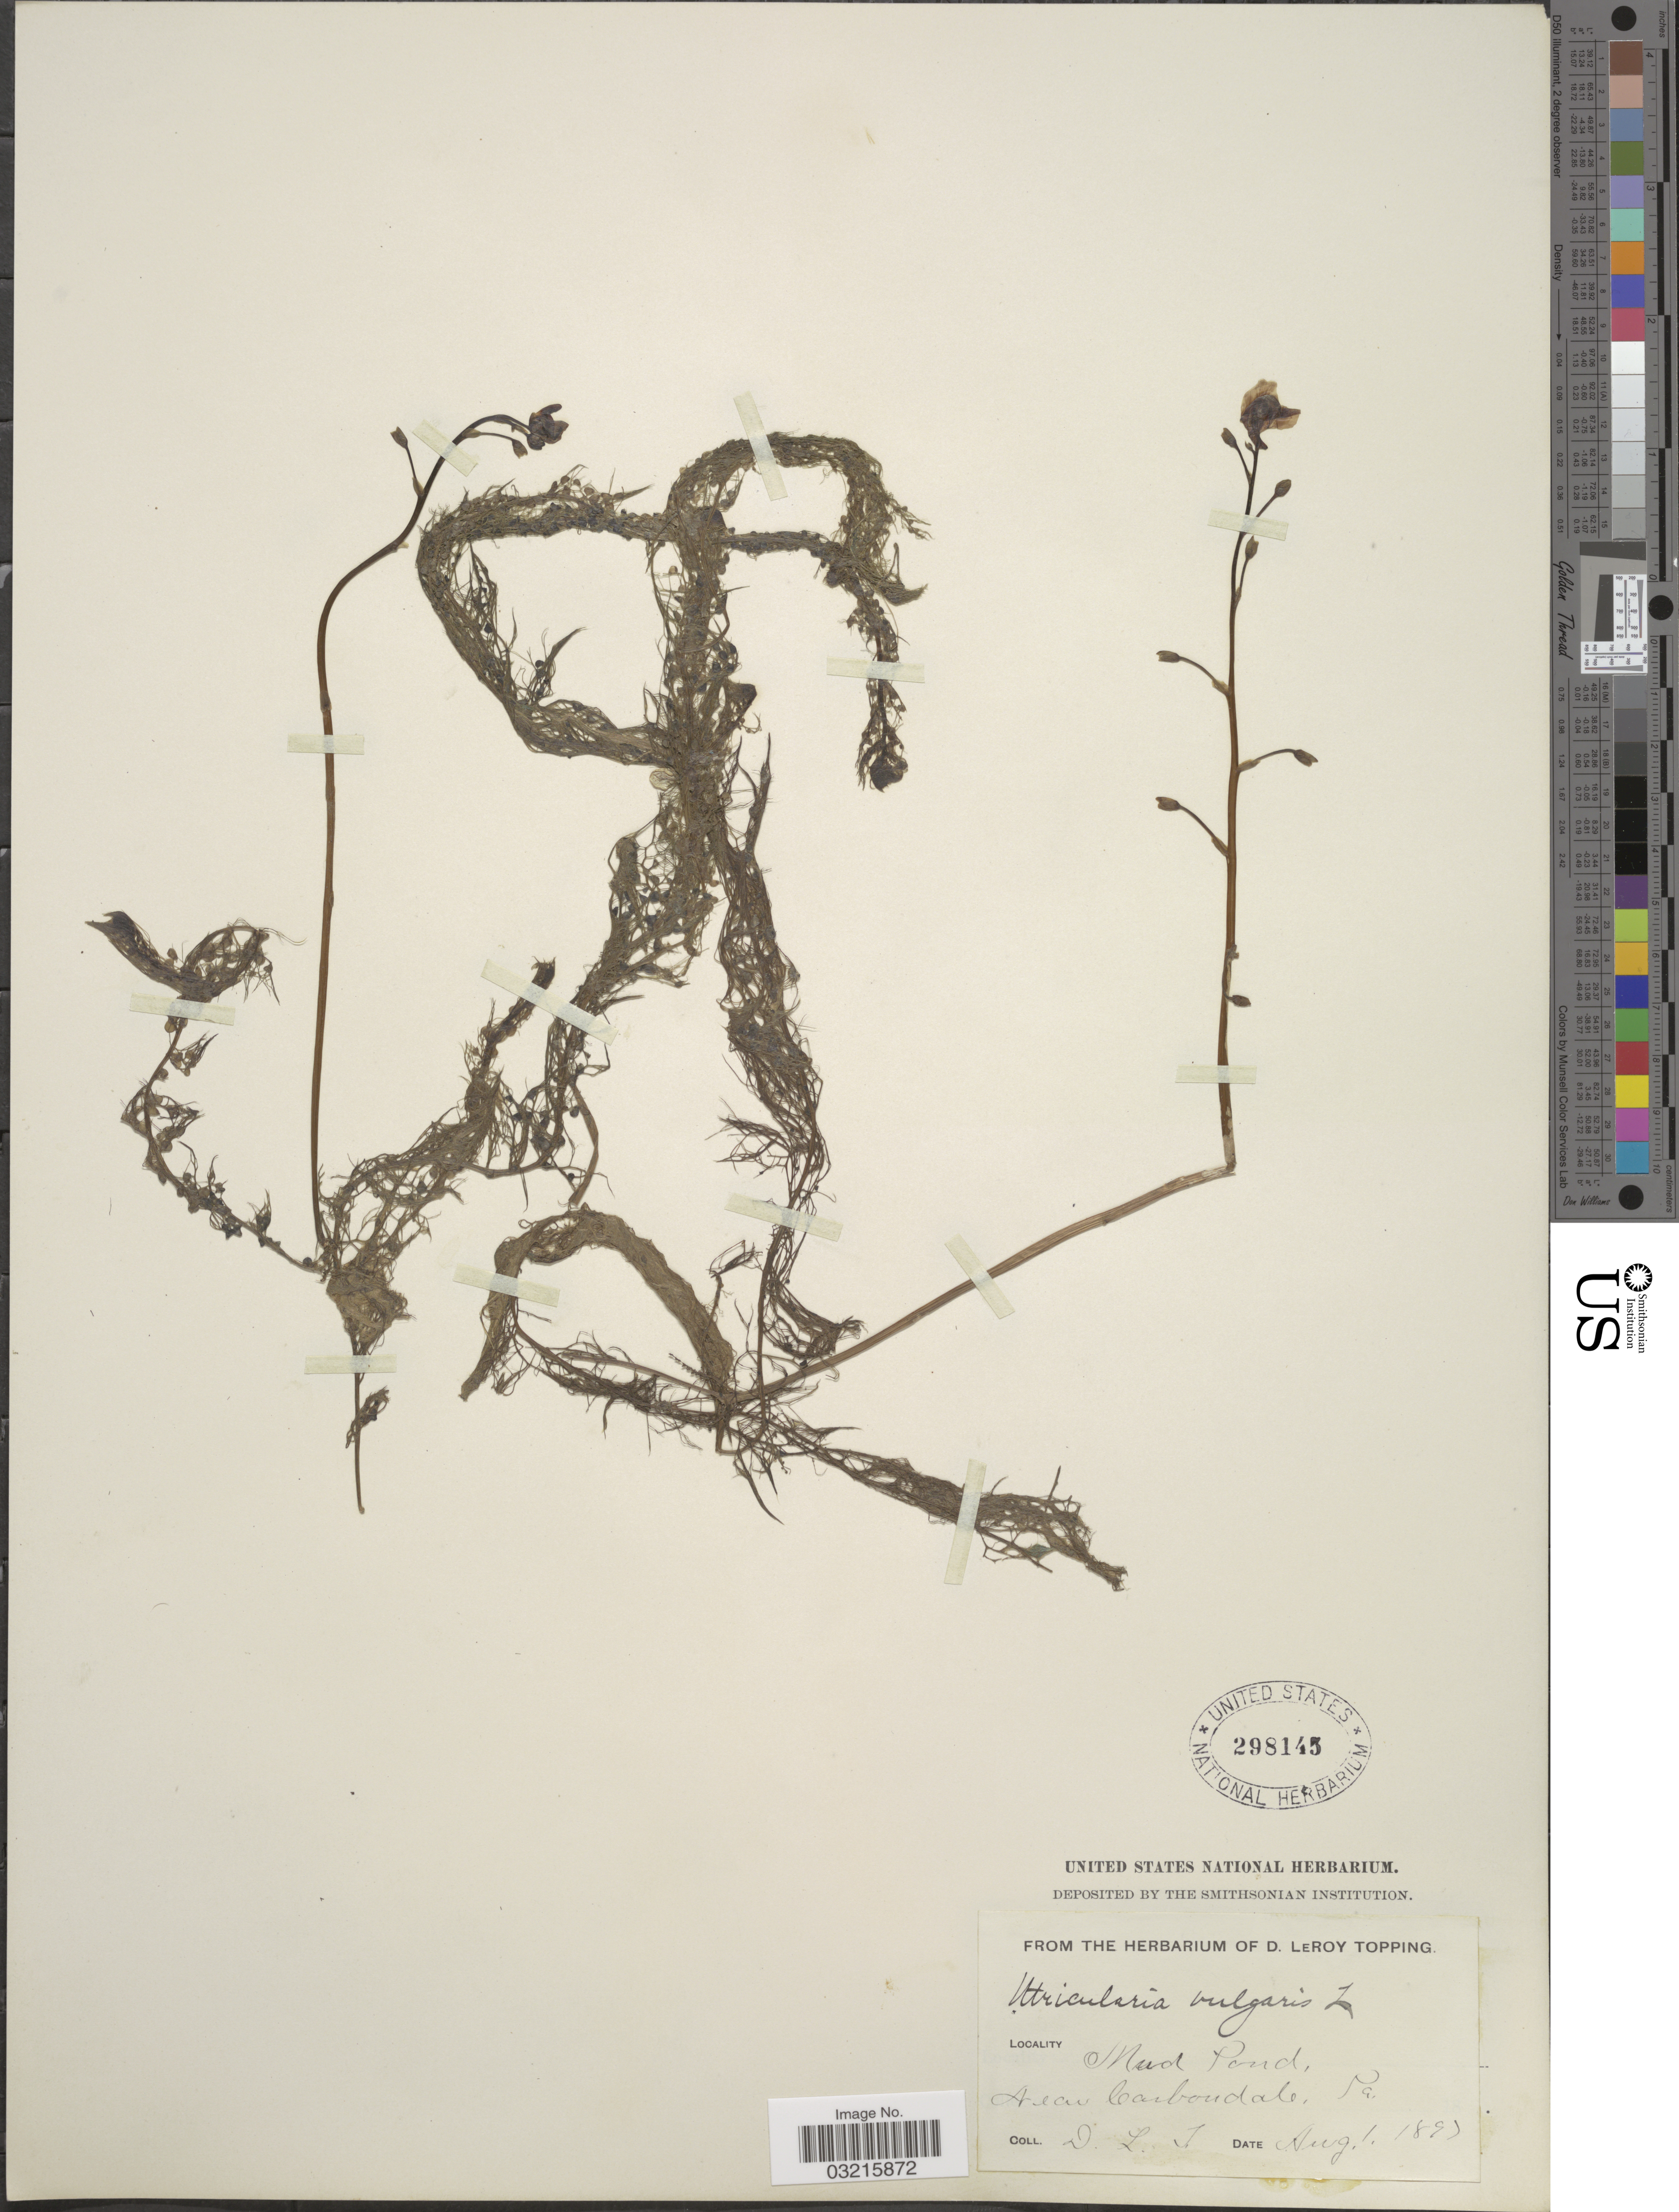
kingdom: Plantae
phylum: Tracheophyta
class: Magnoliopsida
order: Lamiales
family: Lentibulariaceae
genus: Utricularia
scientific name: Utricularia vulgaris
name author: L.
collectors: D. L. Topping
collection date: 1897-08-01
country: United States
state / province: Pennsylvania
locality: Mud Pond, Near Carbondale.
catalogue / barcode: US 298145